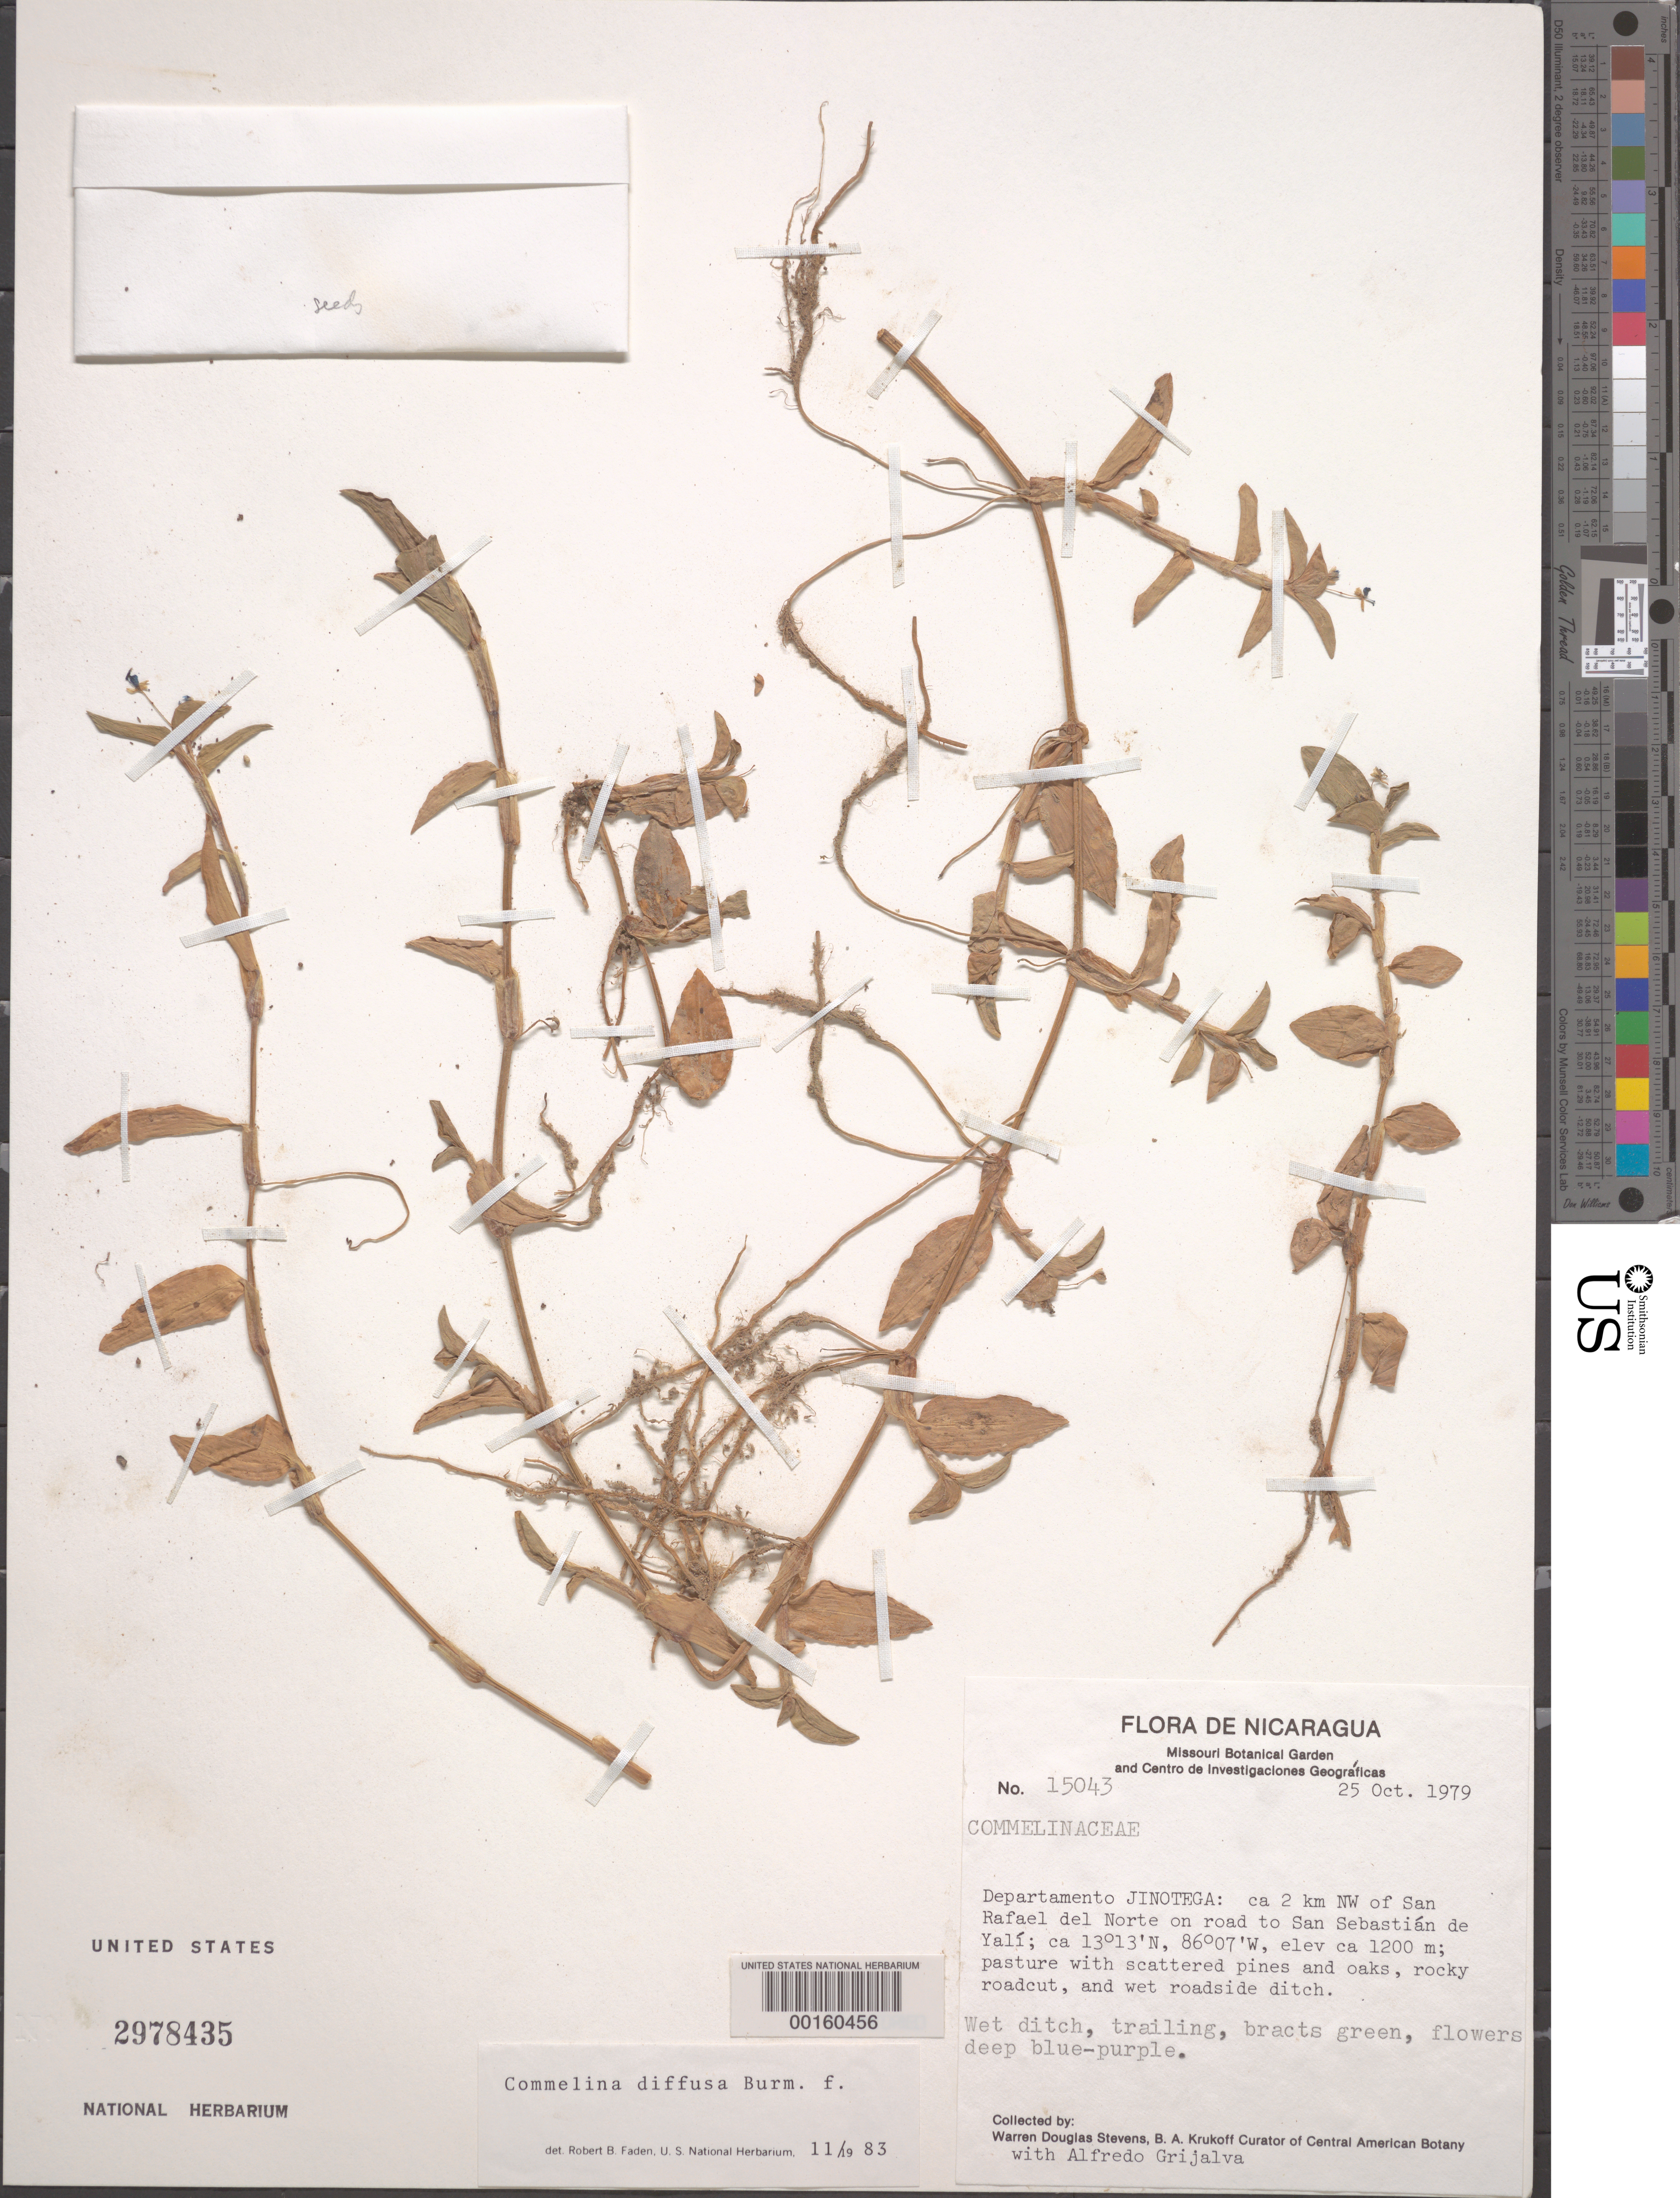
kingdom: Plantae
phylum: Tracheophyta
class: Liliopsida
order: Commelinales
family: Commelinaceae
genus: Commelina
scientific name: Commelina diffusa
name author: Burm. f.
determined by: Faden, Robert B., (US), Smithsonian Institution - National Museum of Natural History (UNITED STATES)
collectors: W. D. Stevens & A. Grijalva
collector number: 15043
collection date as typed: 25 Oct 1979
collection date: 1979-10-25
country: Nicaragua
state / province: Jinotega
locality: Nw of san rafael del norte, road to san sebastian de yali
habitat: Wet ditch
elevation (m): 1200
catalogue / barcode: US 2978435